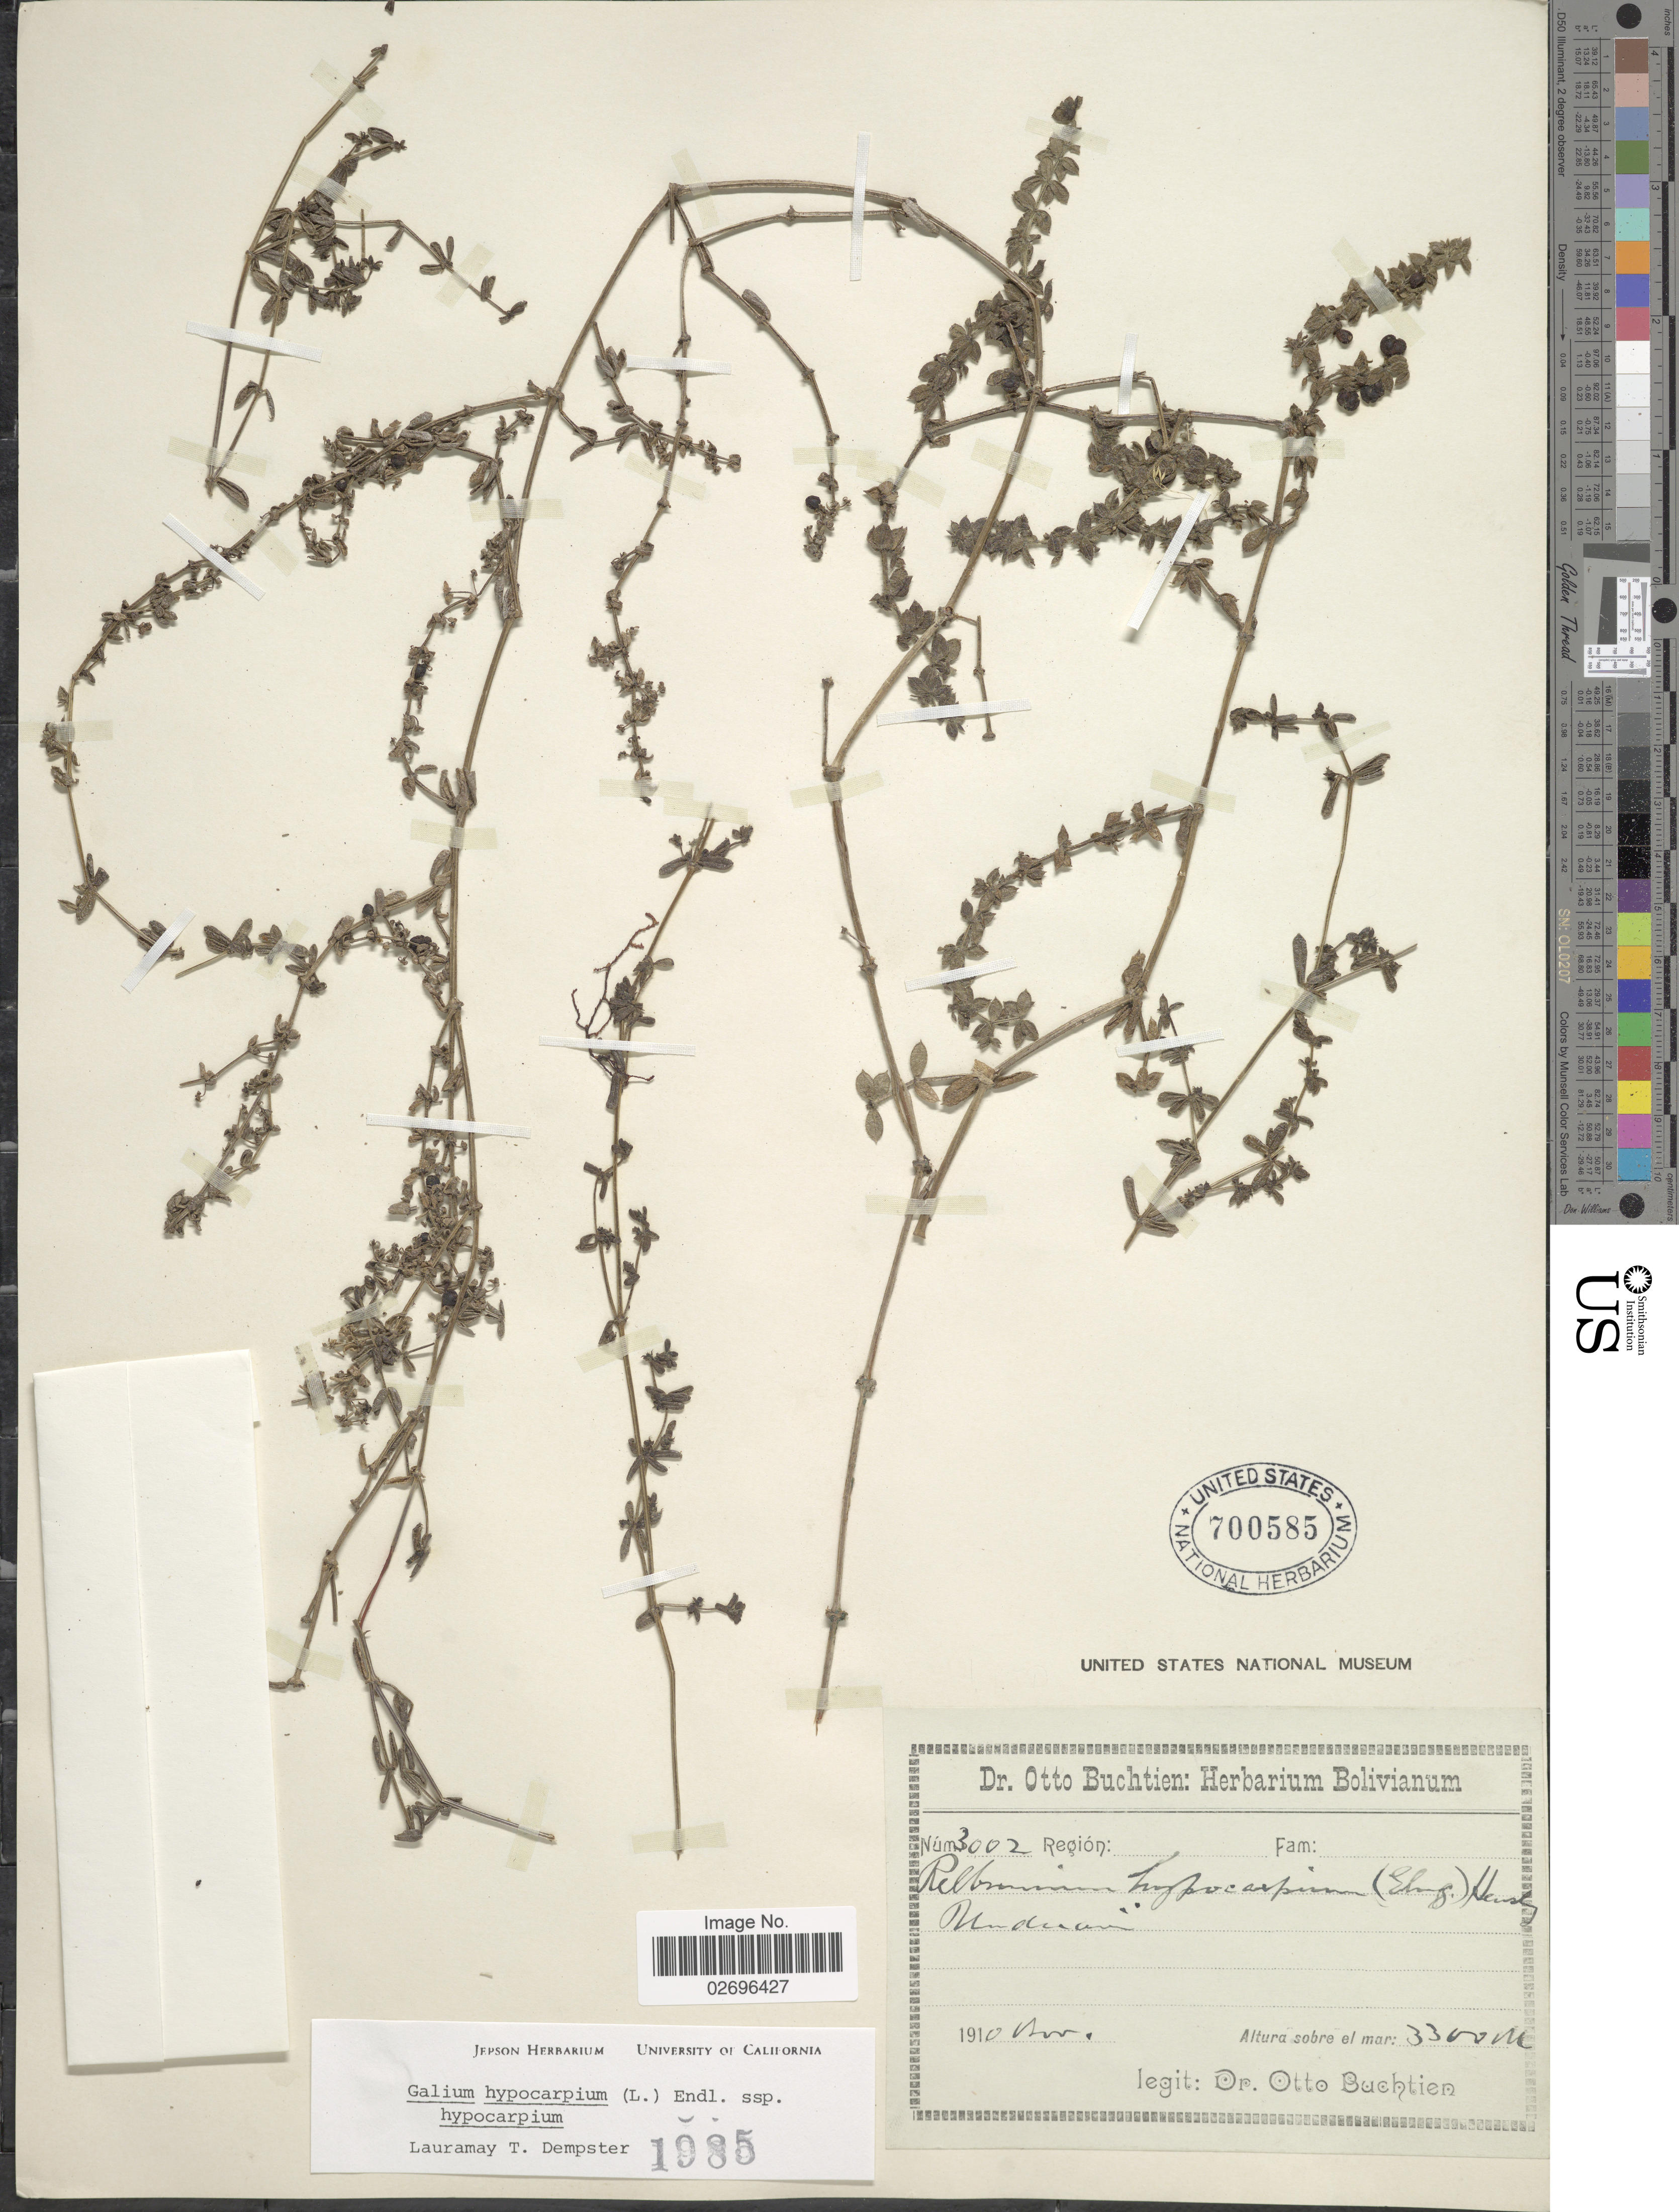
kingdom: Plantae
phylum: Tracheophyta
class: Magnoliopsida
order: Gentianales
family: Rubiaceae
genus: Galium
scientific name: Galium hypocarpium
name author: (L.) Endl. ex Griseb.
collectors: O. Buchtien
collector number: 3002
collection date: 1910-11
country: Bolivia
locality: Unduavi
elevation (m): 3300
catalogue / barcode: US 700585